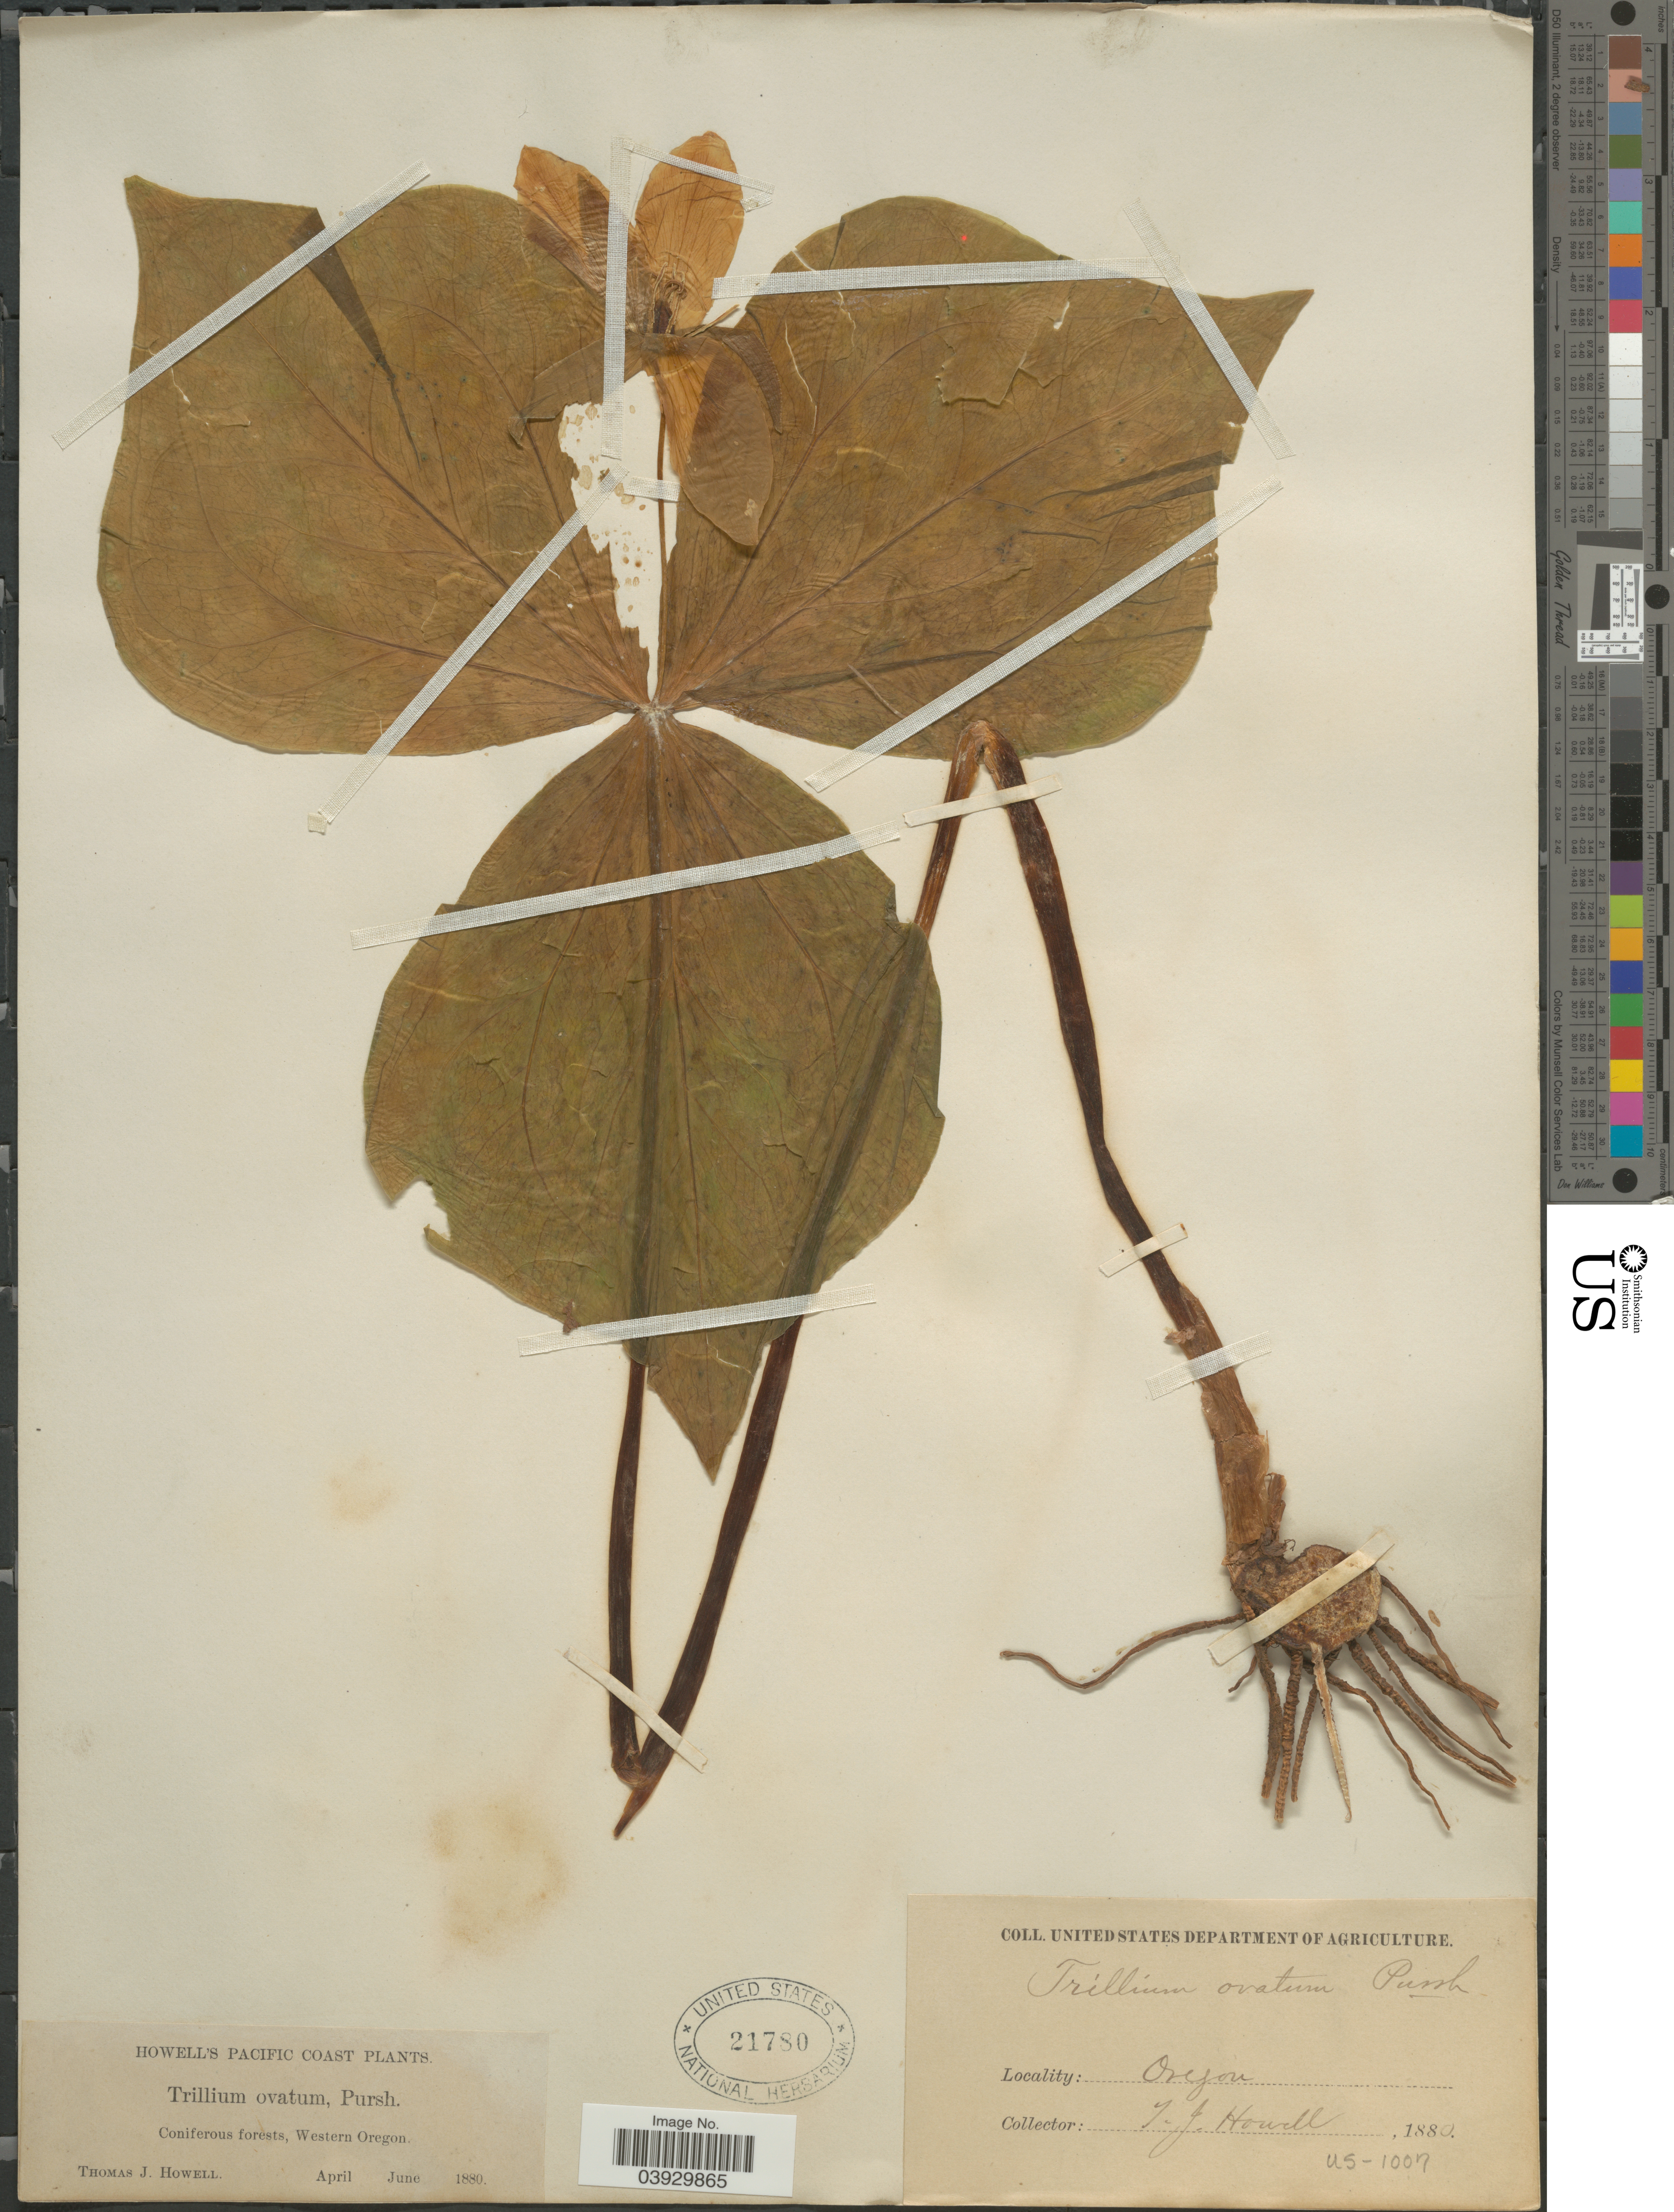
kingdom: Plantae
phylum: Tracheophyta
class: Liliopsida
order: Liliales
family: Melanthiaceae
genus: Trillium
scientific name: Trillium ovatum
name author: Pursh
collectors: T. J. Howell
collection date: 1880-04/1880-06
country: United States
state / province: Oregon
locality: Pacific Coast. Western Oregon.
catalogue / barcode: US 21780